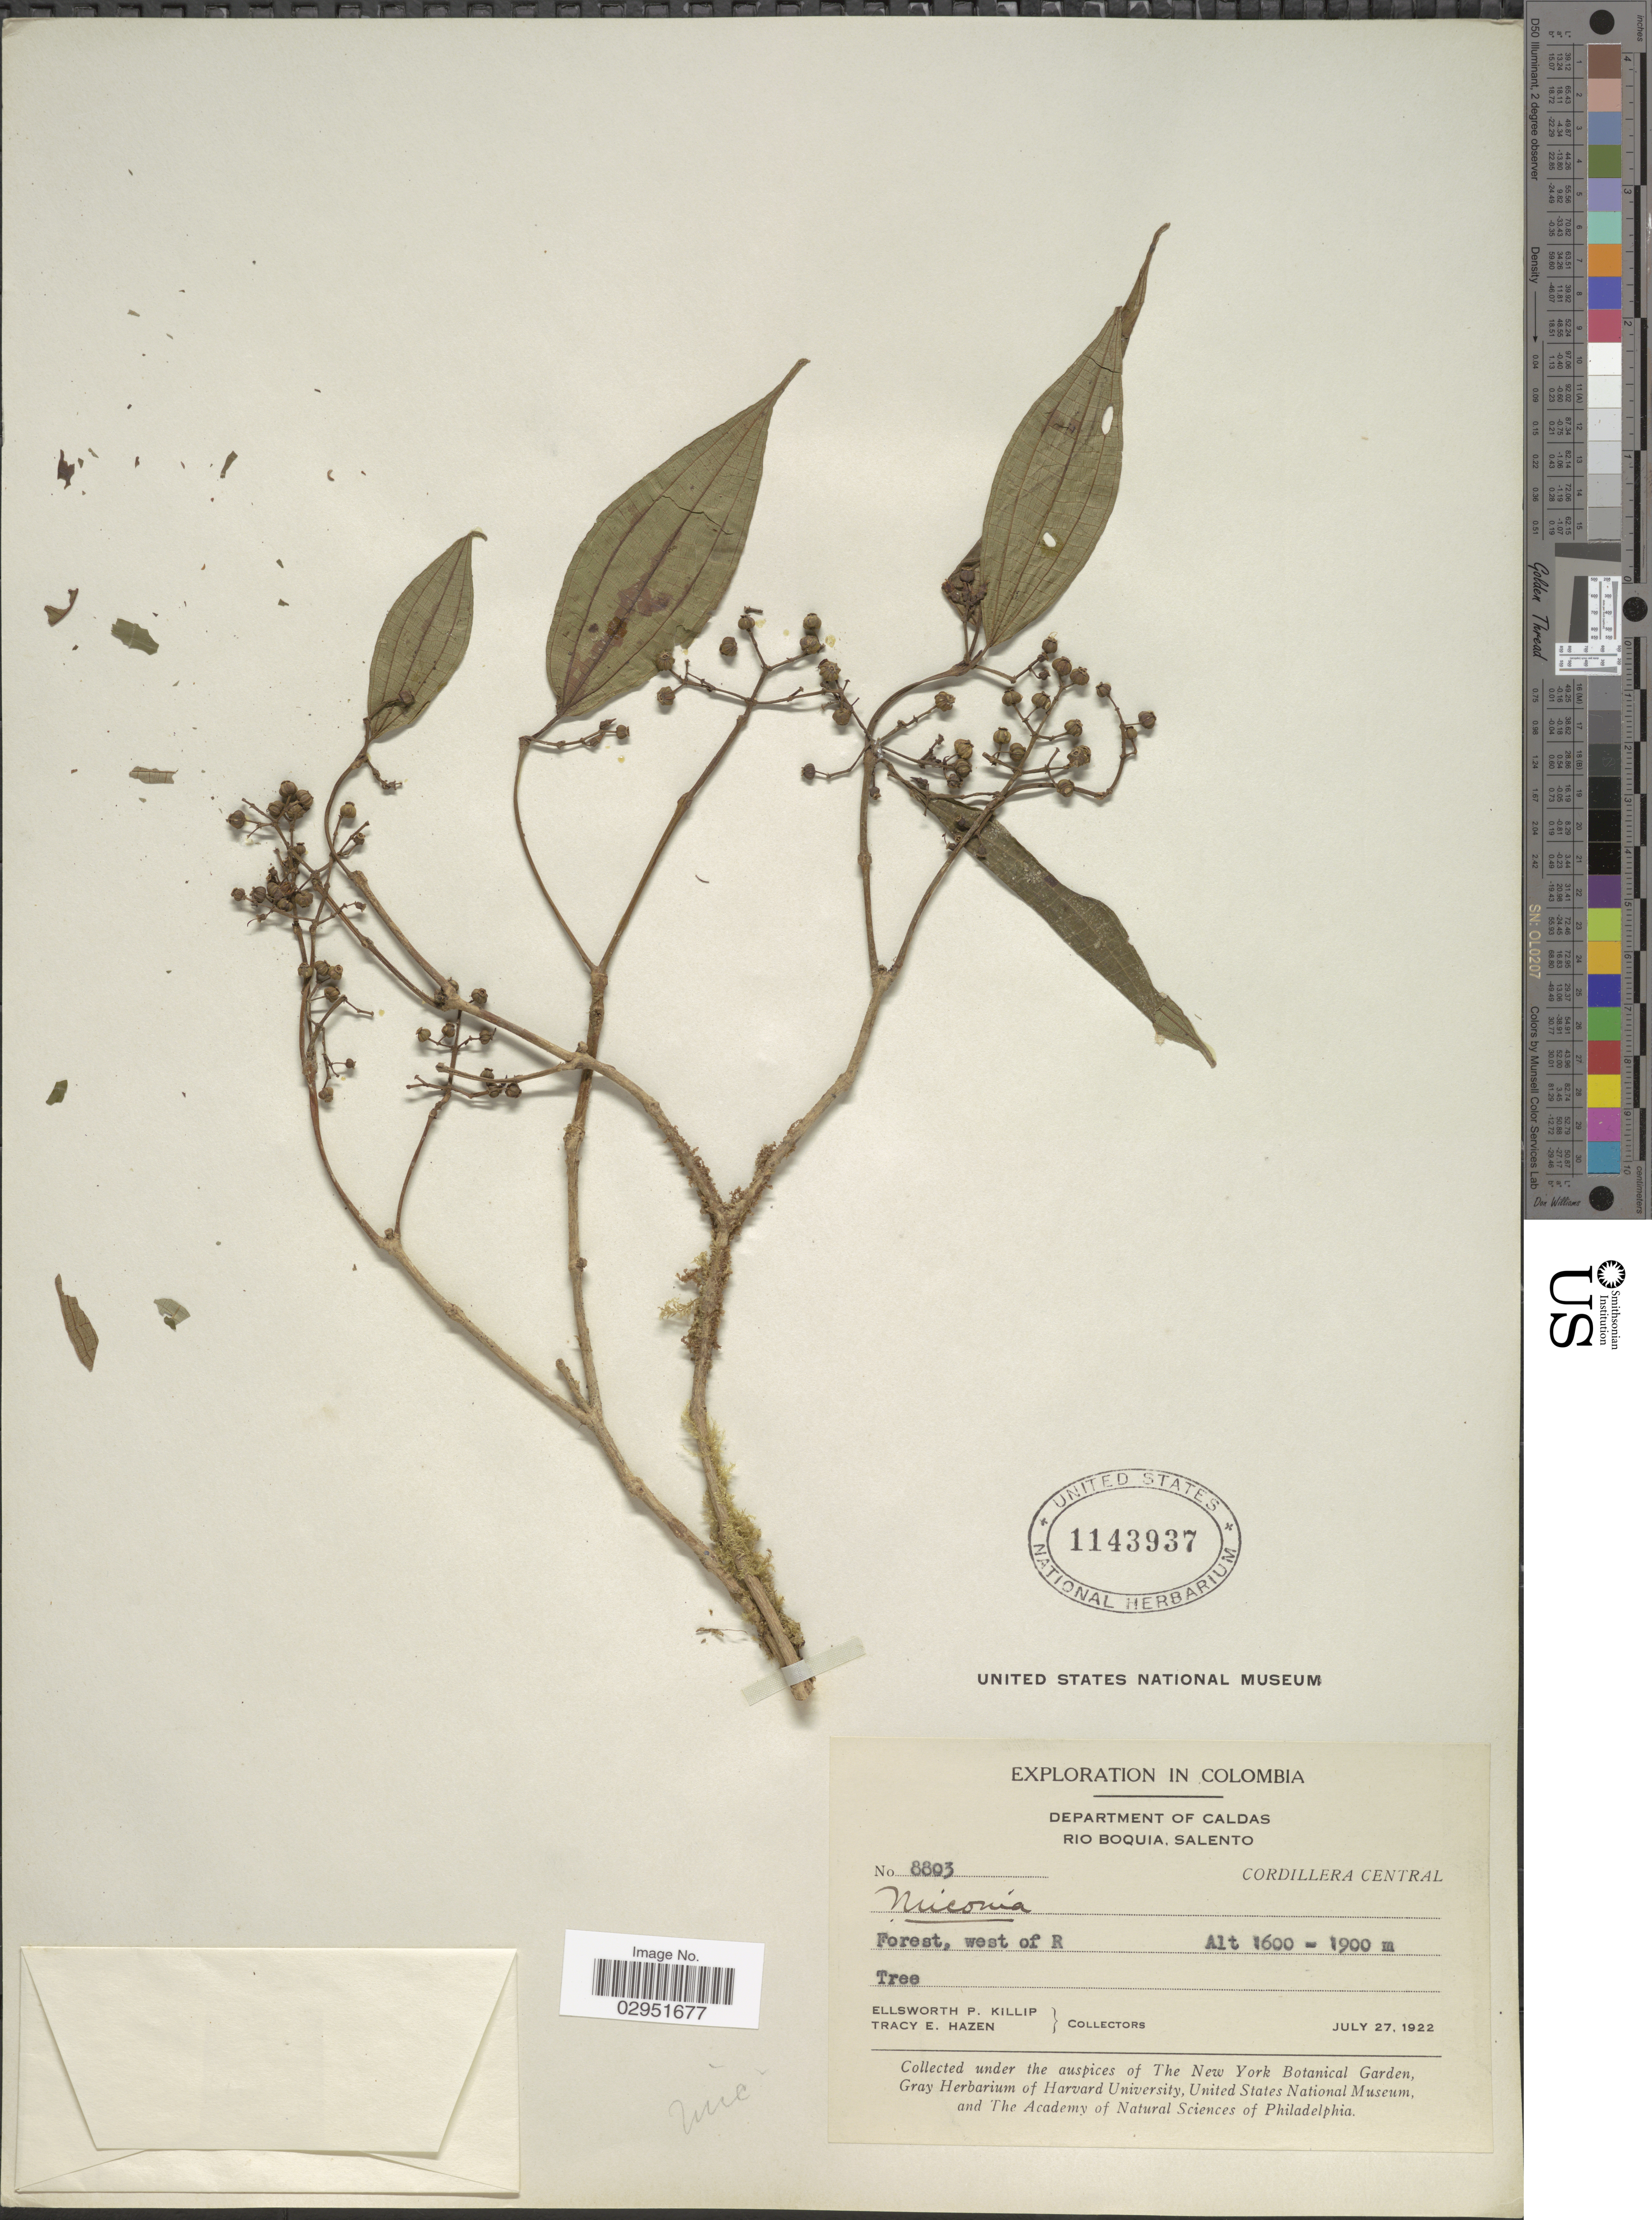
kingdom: Plantae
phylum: Tracheophyta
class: Magnoliopsida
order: Myrtales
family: Melastomataceae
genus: Ossaea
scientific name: Ossaea micrantha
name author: (Sw.) Macfad. ex Cogn.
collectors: E. P. Killip & T. E. Hazen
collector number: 8803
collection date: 1922-07-27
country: Colombia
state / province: Caldas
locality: Department of Caldas. Rio Boquia, Salento. Cordillera Central. Forest, west of R.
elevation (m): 1600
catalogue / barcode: US 1143937